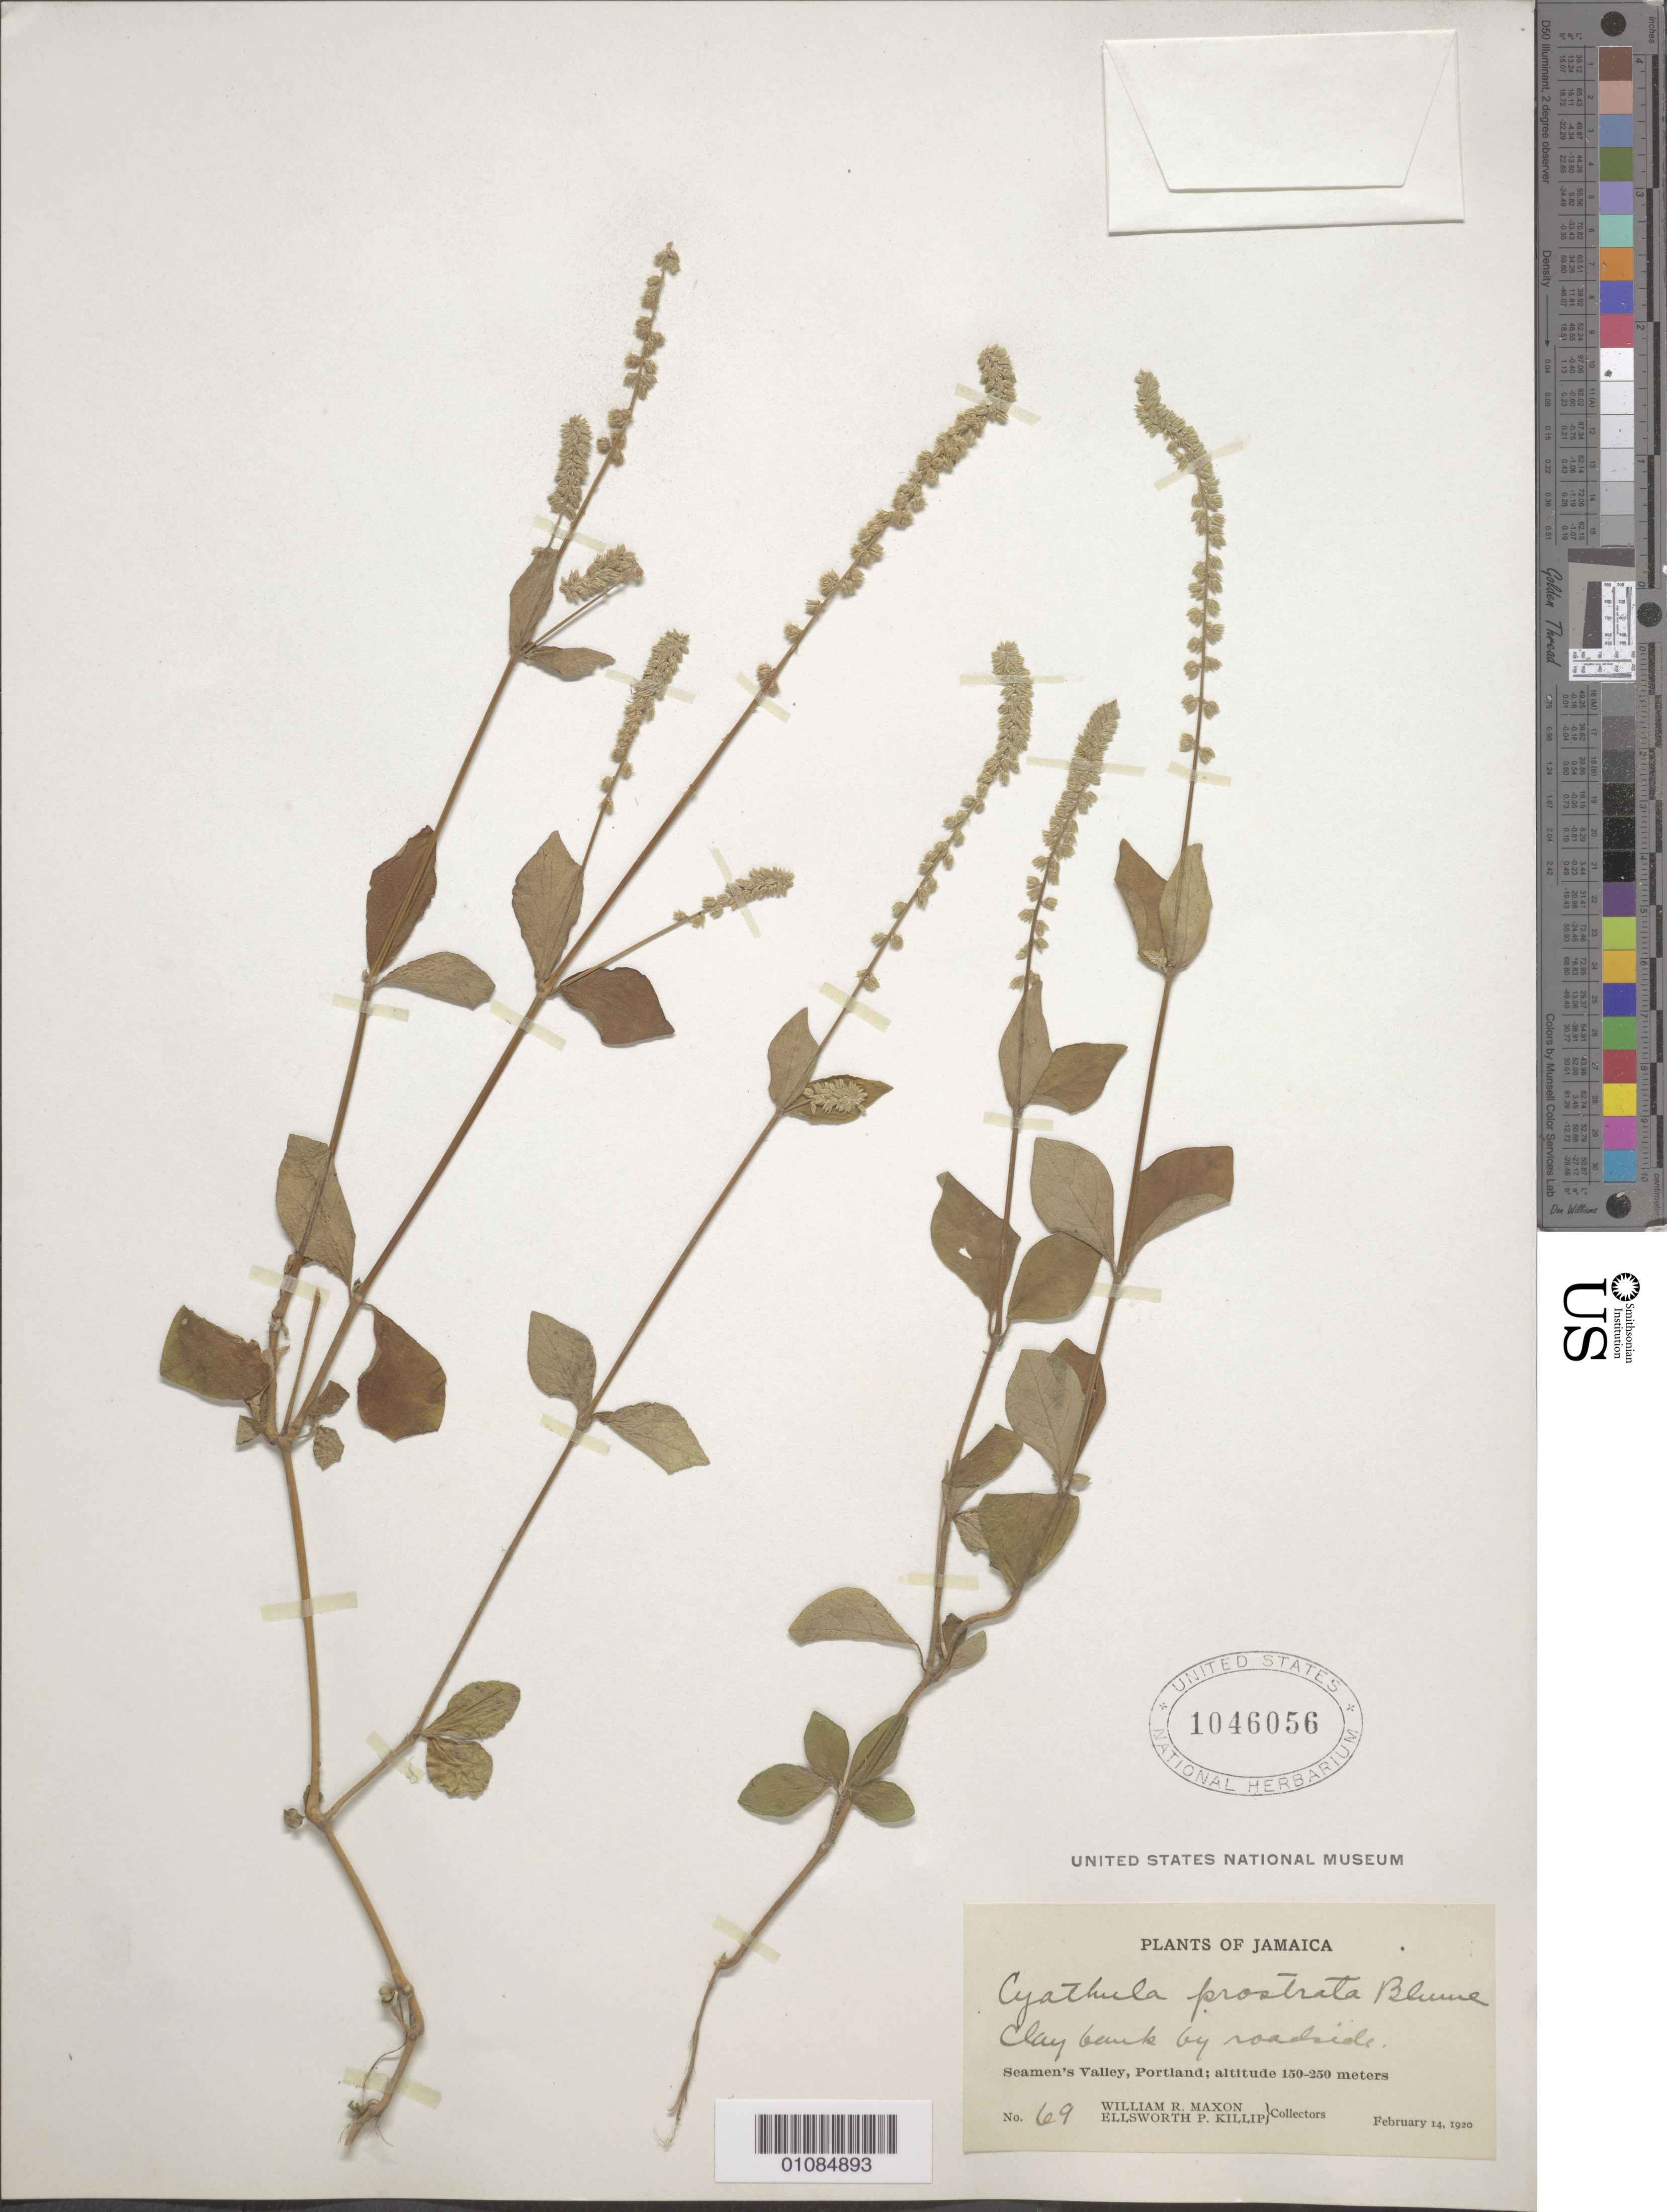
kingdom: Plantae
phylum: Tracheophyta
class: Magnoliopsida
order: Caryophyllales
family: Amaranthaceae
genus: Cyathula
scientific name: Cyathula prostrata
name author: (L.) Blume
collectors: W. R. Maxon & E. P. Killip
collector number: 69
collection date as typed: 14 Feb 1920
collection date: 1920-02-14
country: Jamaica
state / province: Portland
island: Jamaica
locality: Seamen's Valley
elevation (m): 150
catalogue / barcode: US 1046056